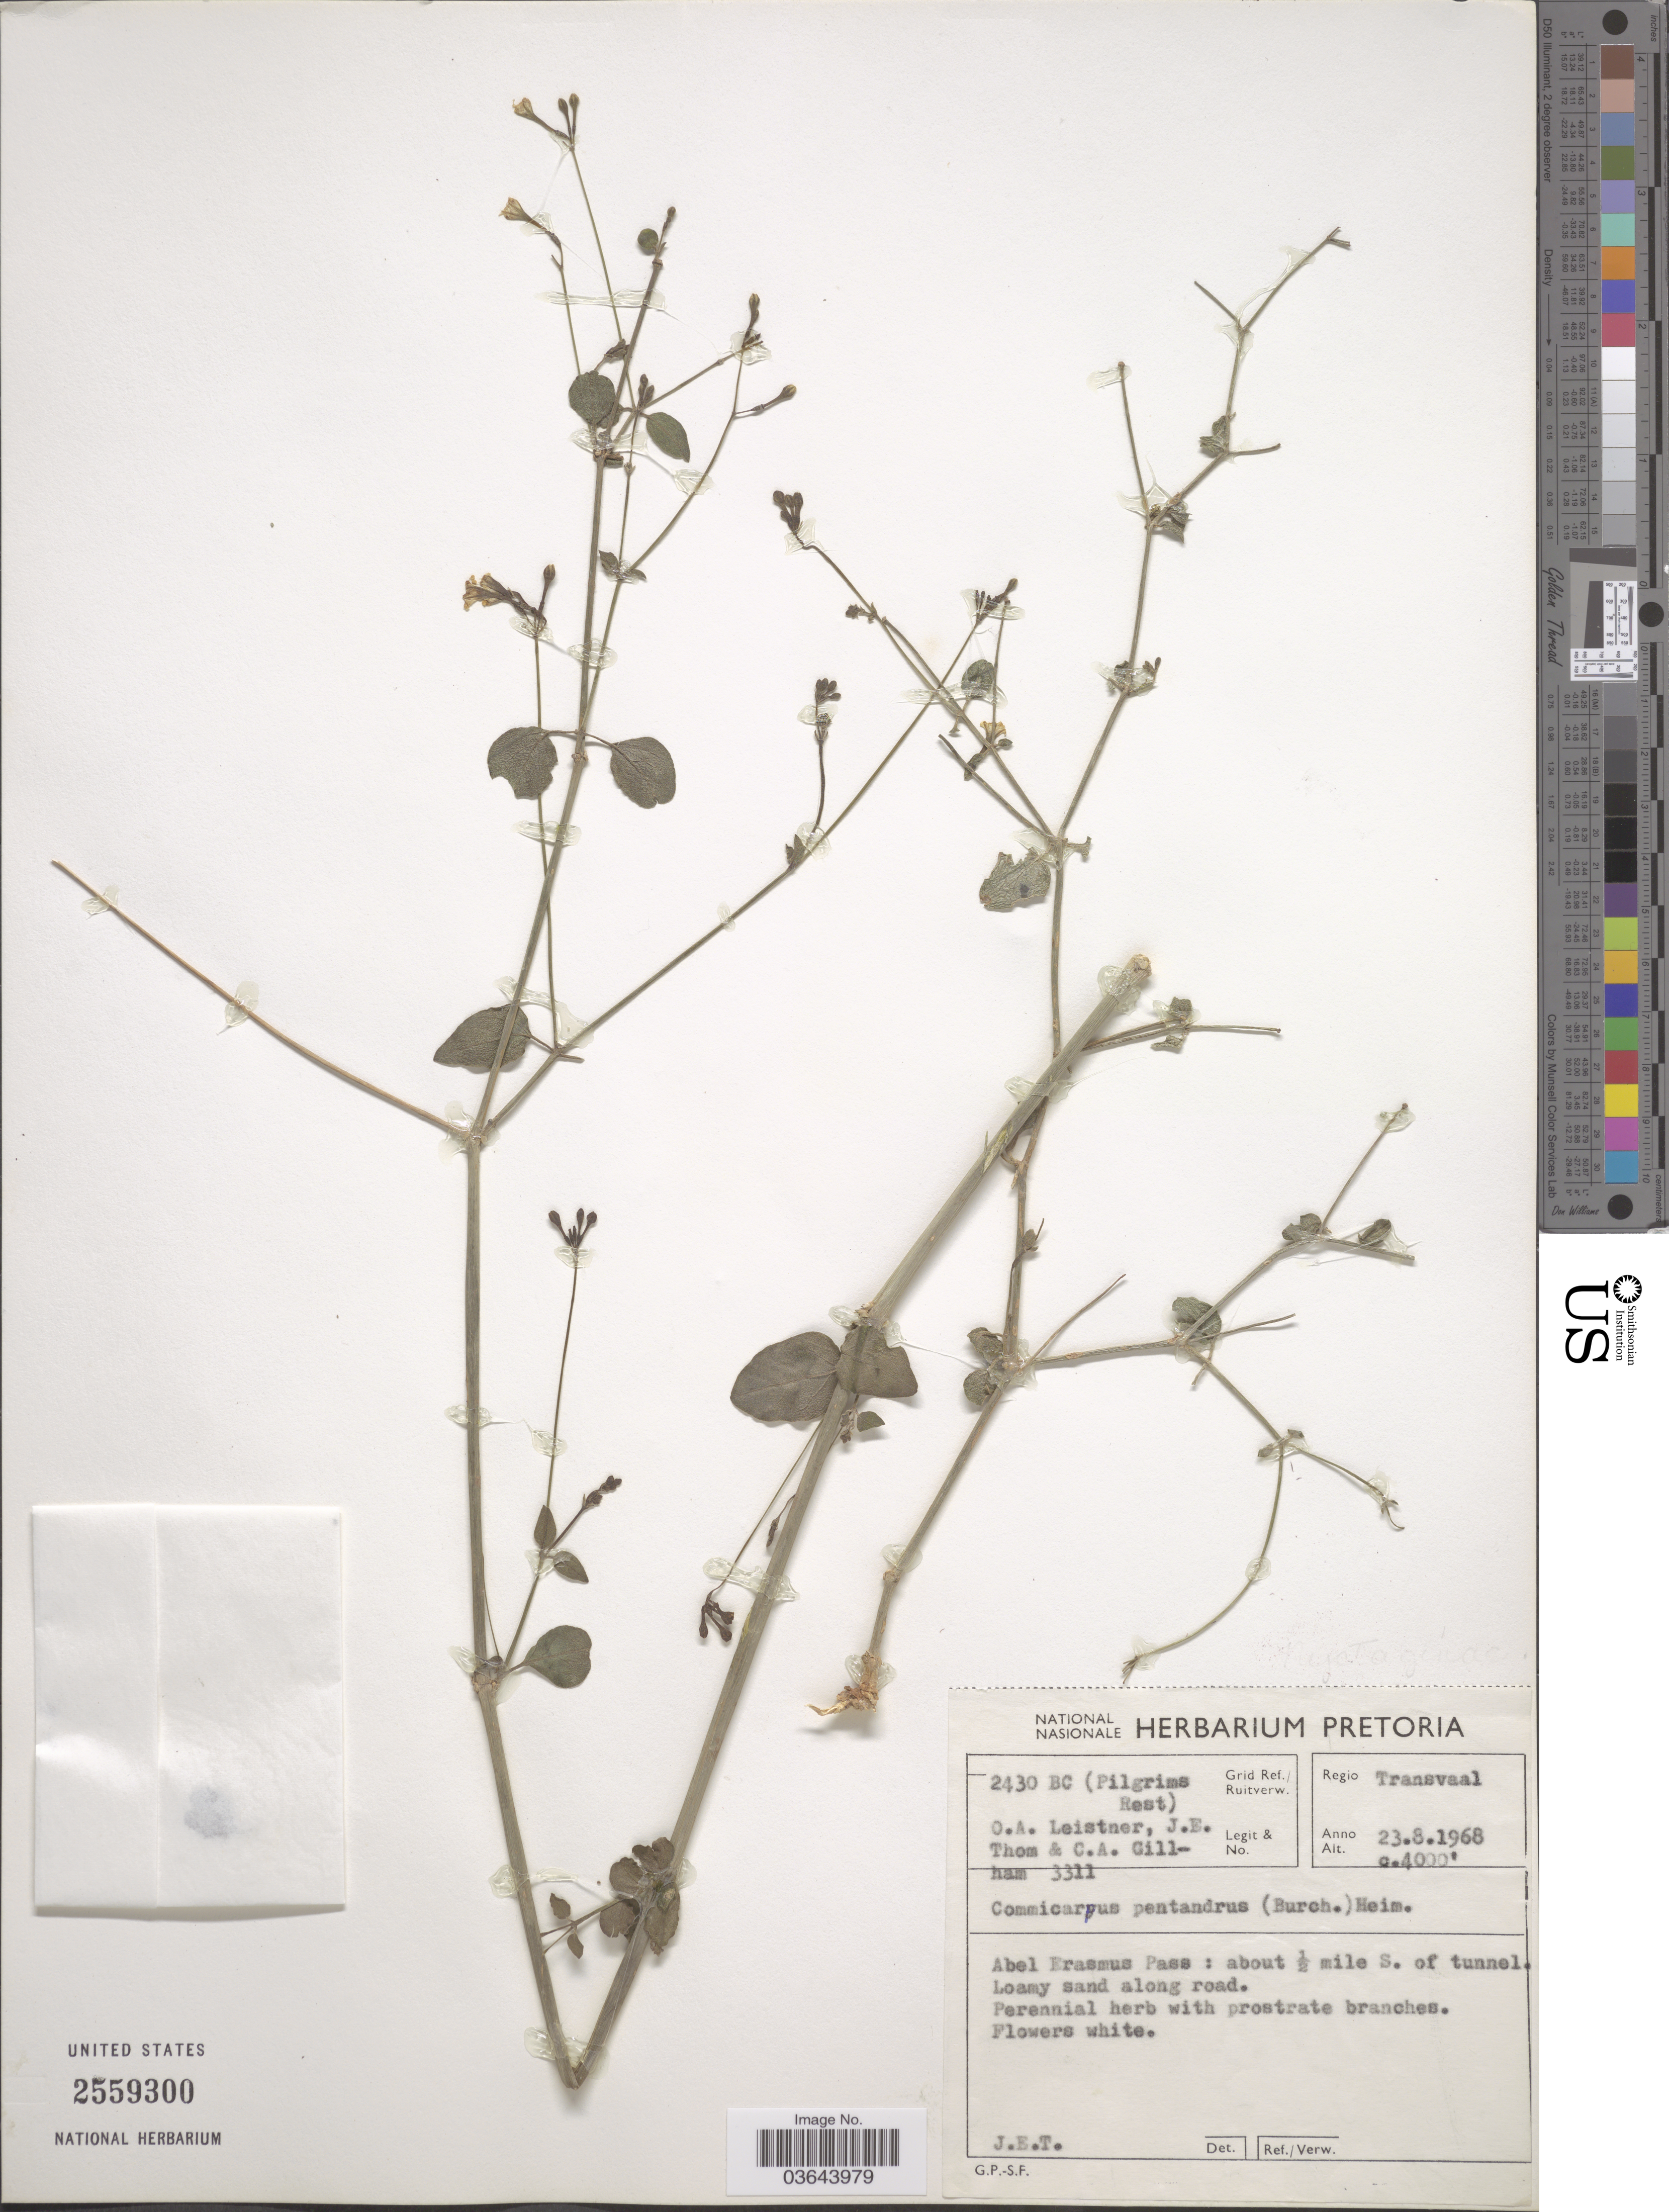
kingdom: Plantae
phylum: Tracheophyta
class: Magnoliopsida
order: Caryophyllales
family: Nyctaginaceae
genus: Boerhavia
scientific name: Boerhavia pentandra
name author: Burch.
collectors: O. A. Leistner, J. Thom & C. Gillham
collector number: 3311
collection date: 1968-08-23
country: South Africa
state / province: Mpumalanga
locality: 2430 BC (Pilgrims Rest) Grid Ref./ Ruitverw. Regio Transvaal. Abel Erasmus Pass: about ½ mile S. of tunnel.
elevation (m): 1219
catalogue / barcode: US 2559300